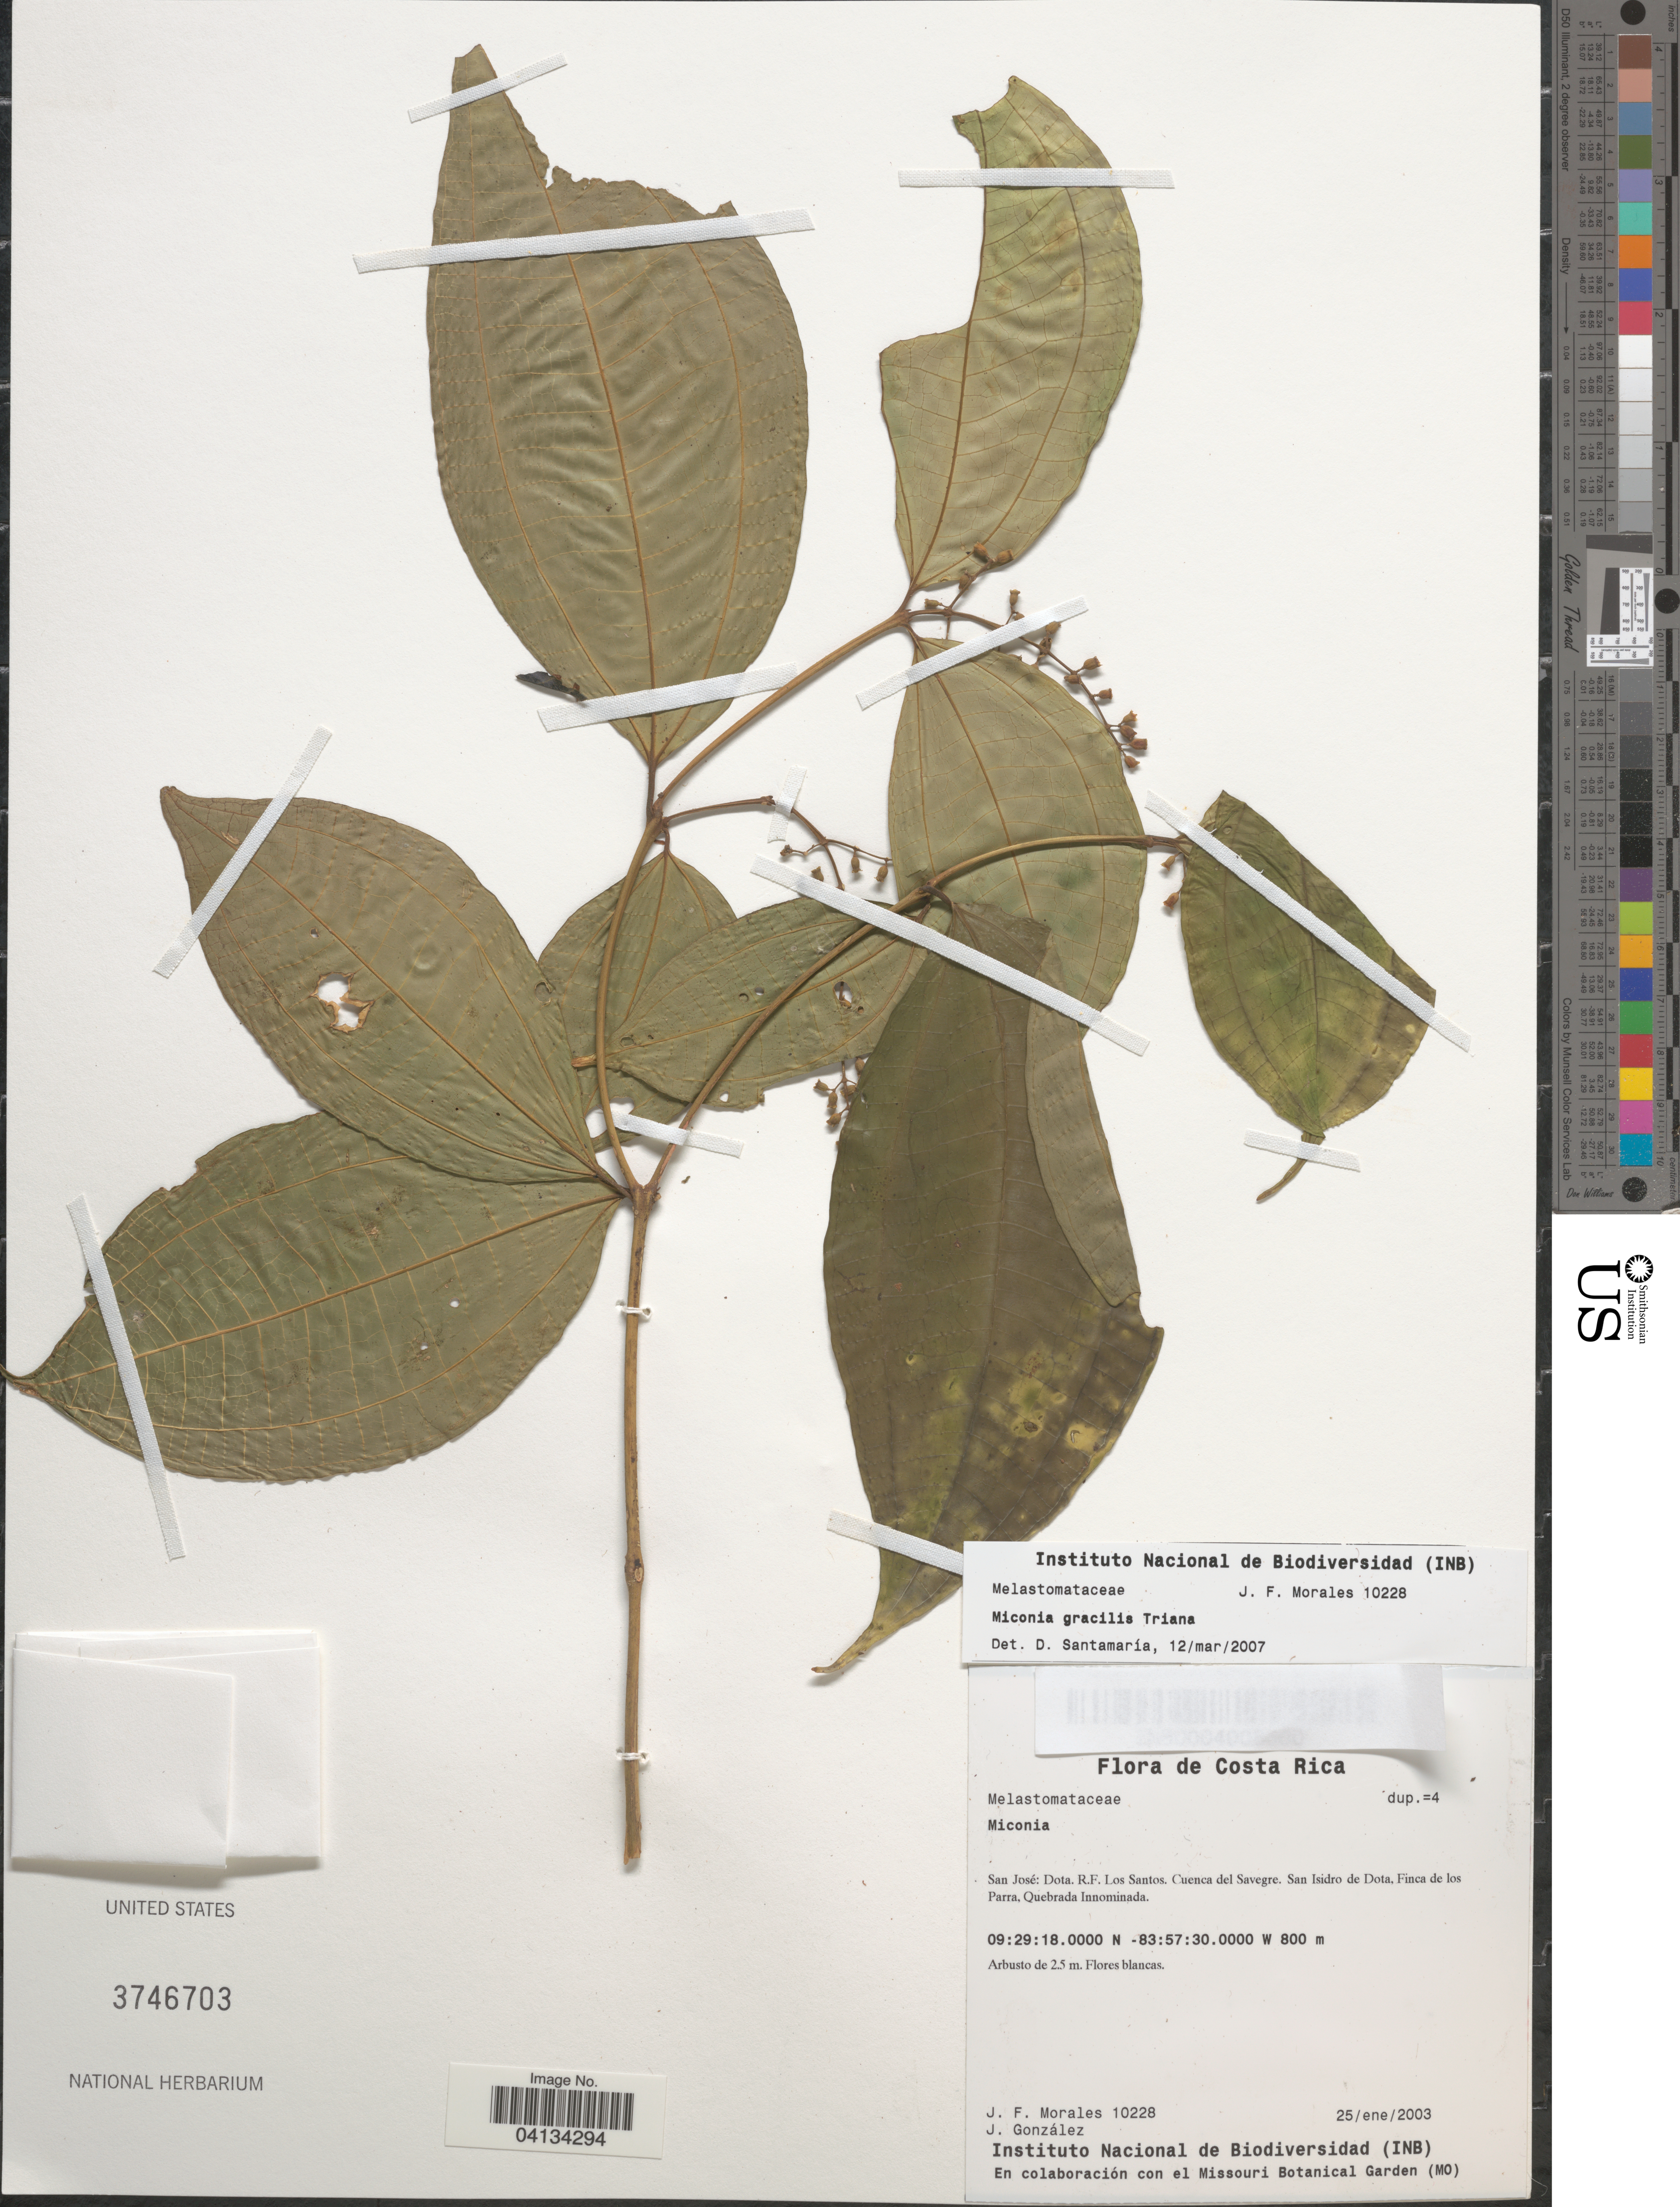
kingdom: Plantae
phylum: Tracheophyta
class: Magnoliopsida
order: Myrtales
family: Melastomataceae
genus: Miconia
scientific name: Miconia gracilis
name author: Triana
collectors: J. Morales & J. González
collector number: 10228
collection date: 2003-01-25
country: Costa Rica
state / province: San José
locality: Dota. R.F. Los Santos. Cuenca del Savegre. San Isidro de Dota, Finca de los Parra, Quebrada Innominada.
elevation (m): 800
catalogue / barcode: US 3746703